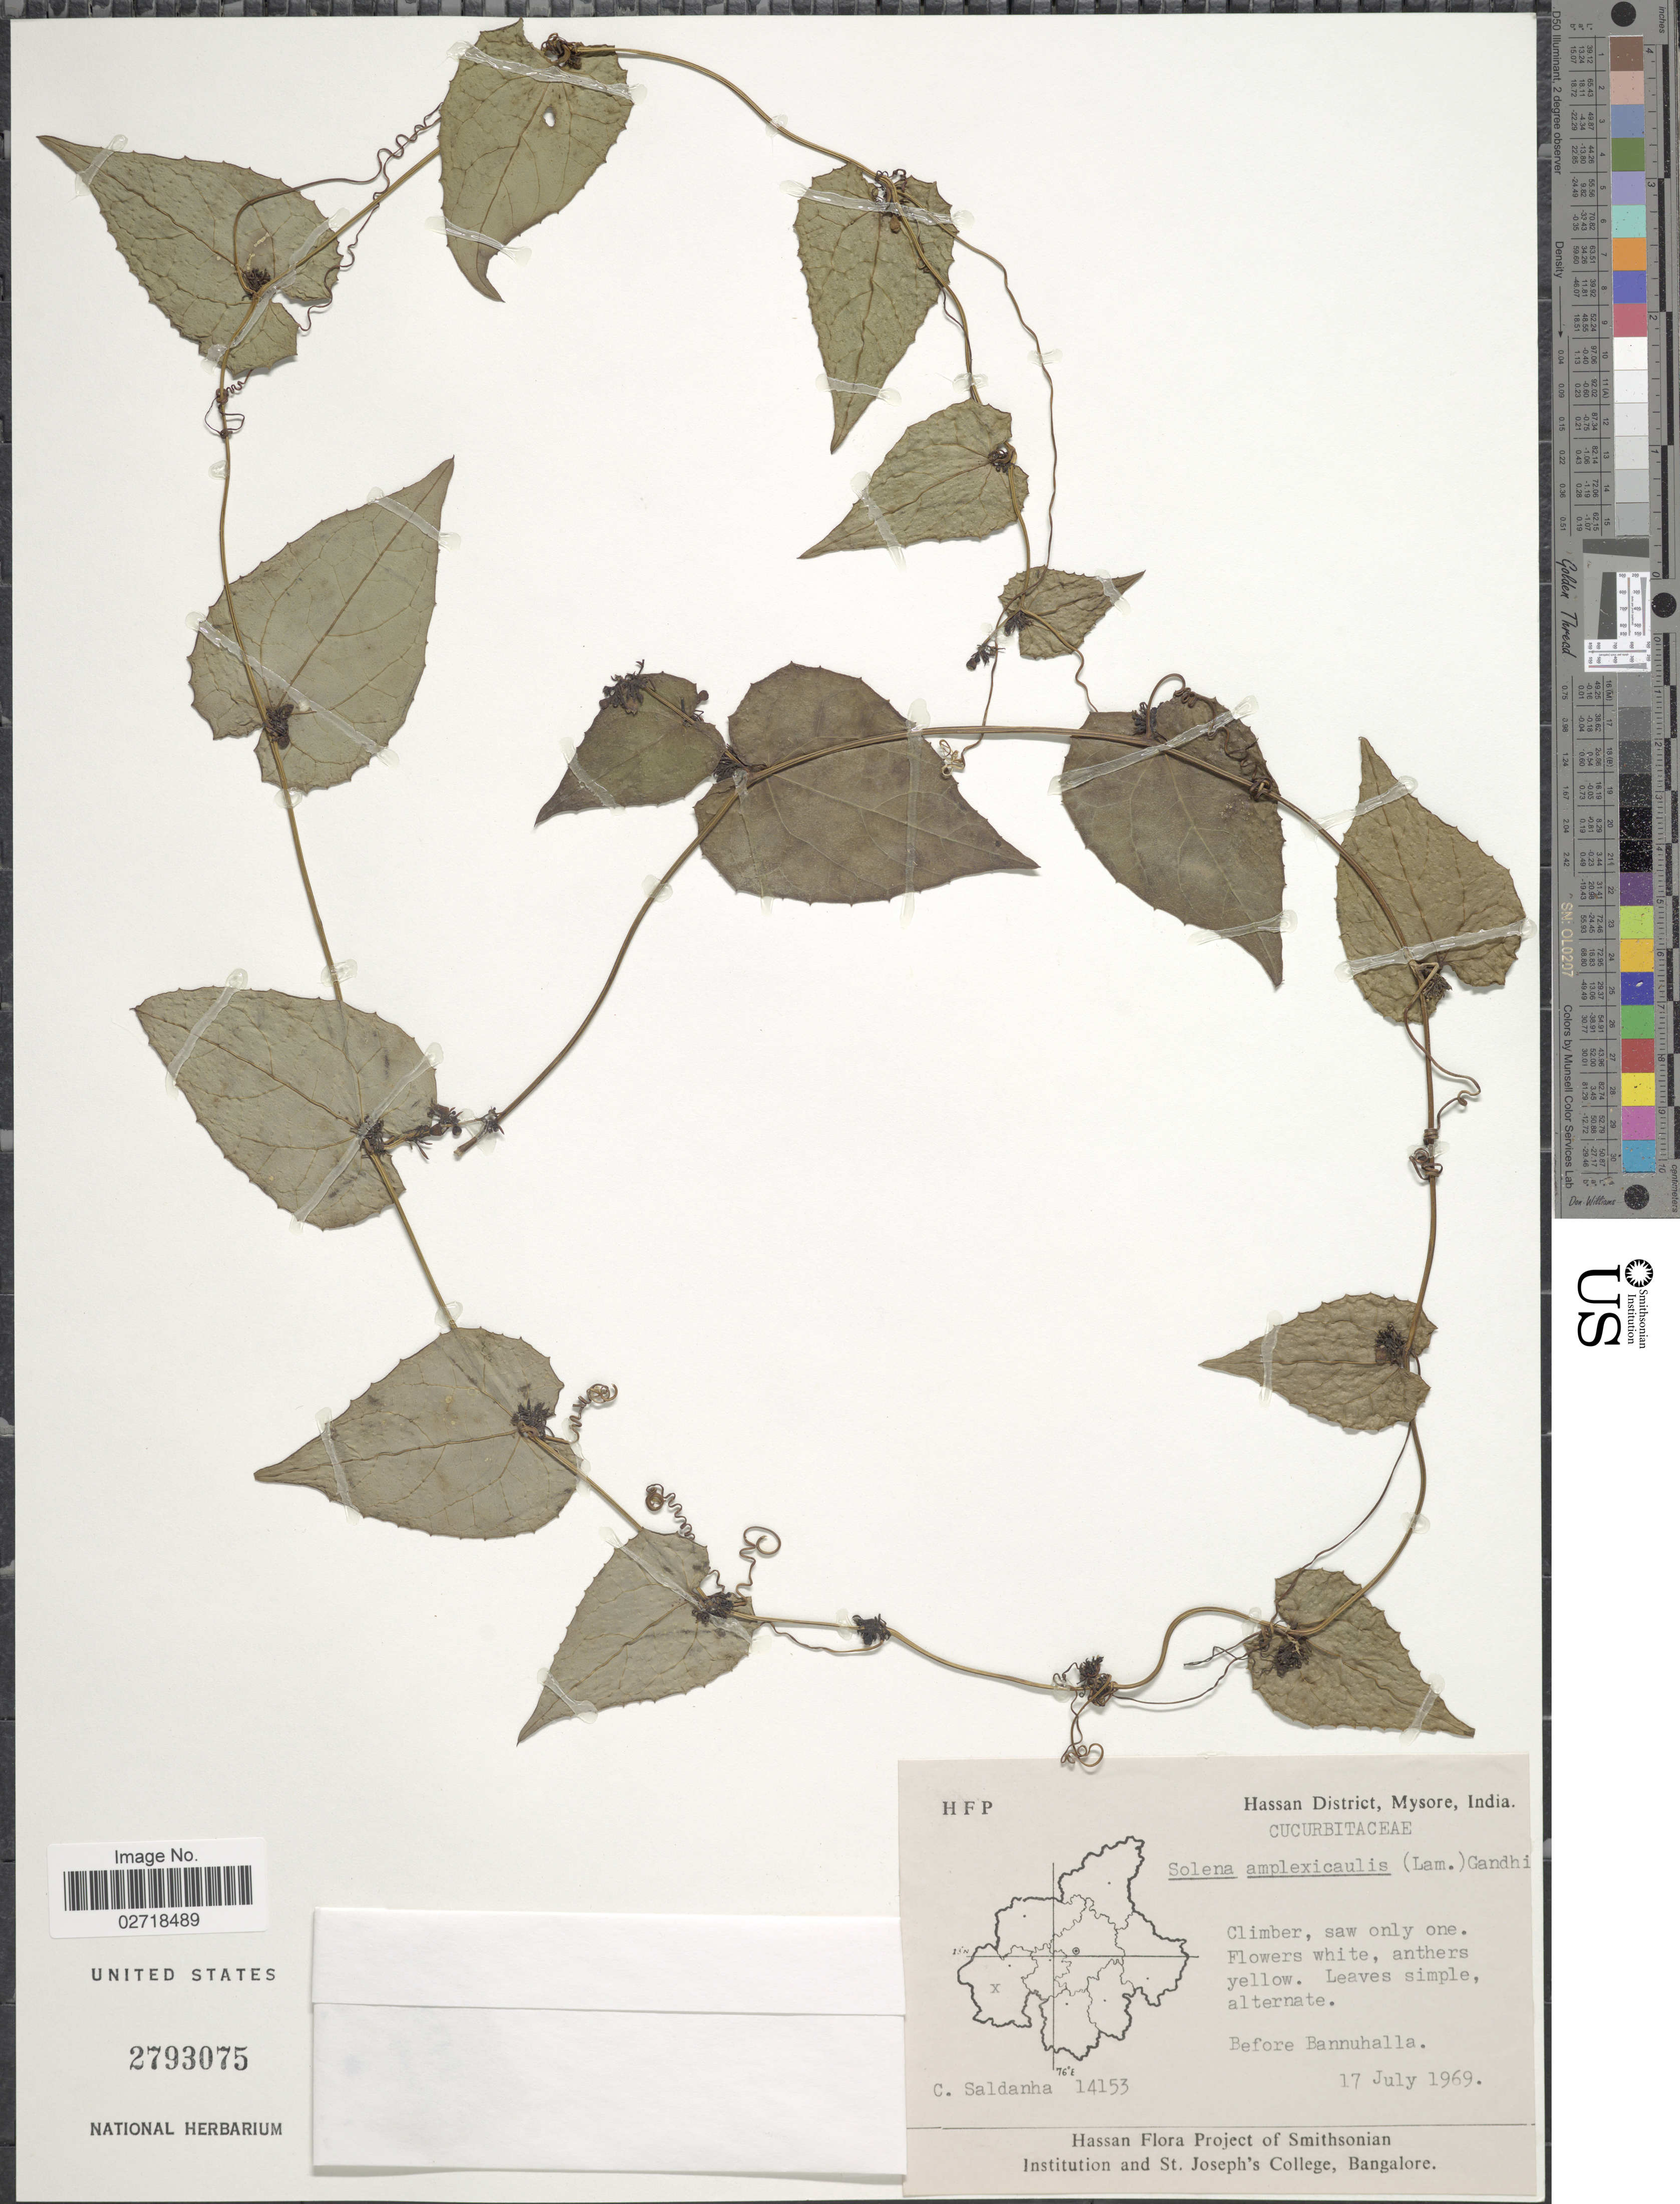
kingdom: Plantae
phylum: Tracheophyta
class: Magnoliopsida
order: Cucurbitales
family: Cucurbitaceae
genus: Solena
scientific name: Solena amplexicaulis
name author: (Lam.) Gandhi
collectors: C. J. Saldanha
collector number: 14153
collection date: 1969-07-17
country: India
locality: Hassan District, Mysore. Before Bannuhalla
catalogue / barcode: US 2793075